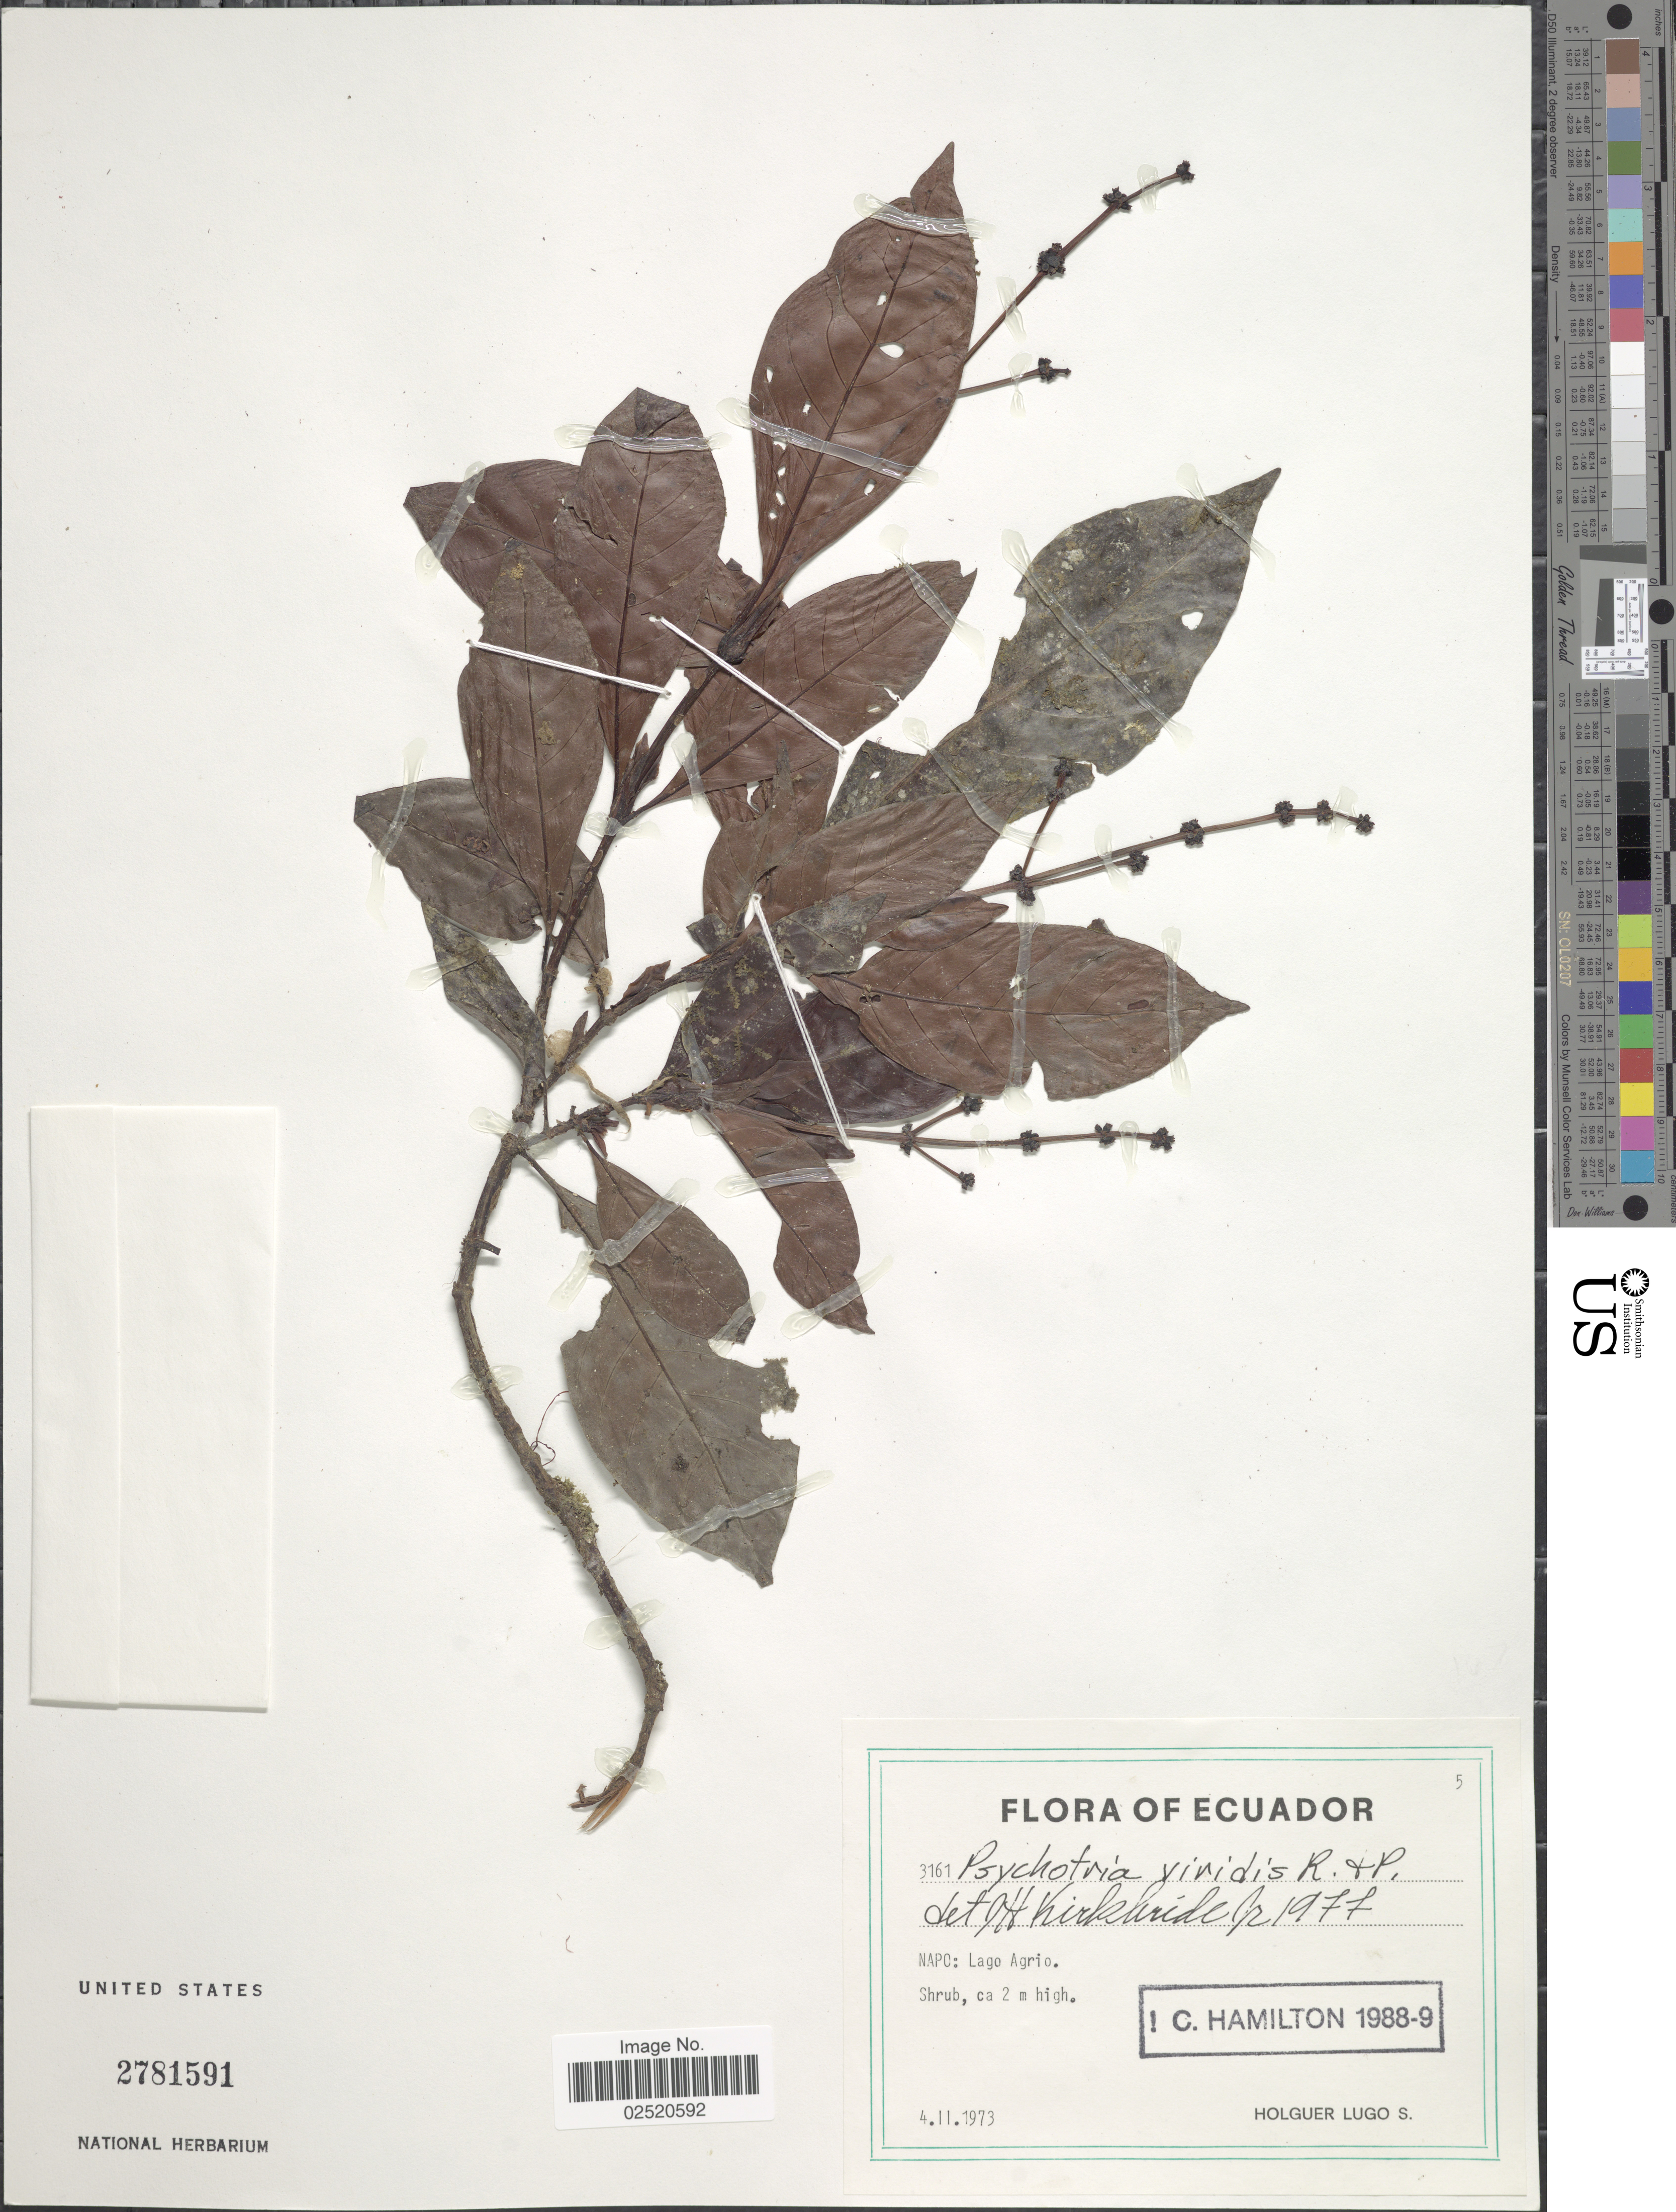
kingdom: Plantae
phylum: Tracheophyta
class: Magnoliopsida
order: Gentianales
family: Rubiaceae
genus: Psychotria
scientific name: Psychotria viridis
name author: Ruiz & Pav.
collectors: H. Lugo S.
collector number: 3161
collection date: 1973-02-04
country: Ecuador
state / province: Napo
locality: Lago Agrio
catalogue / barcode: US 2781591